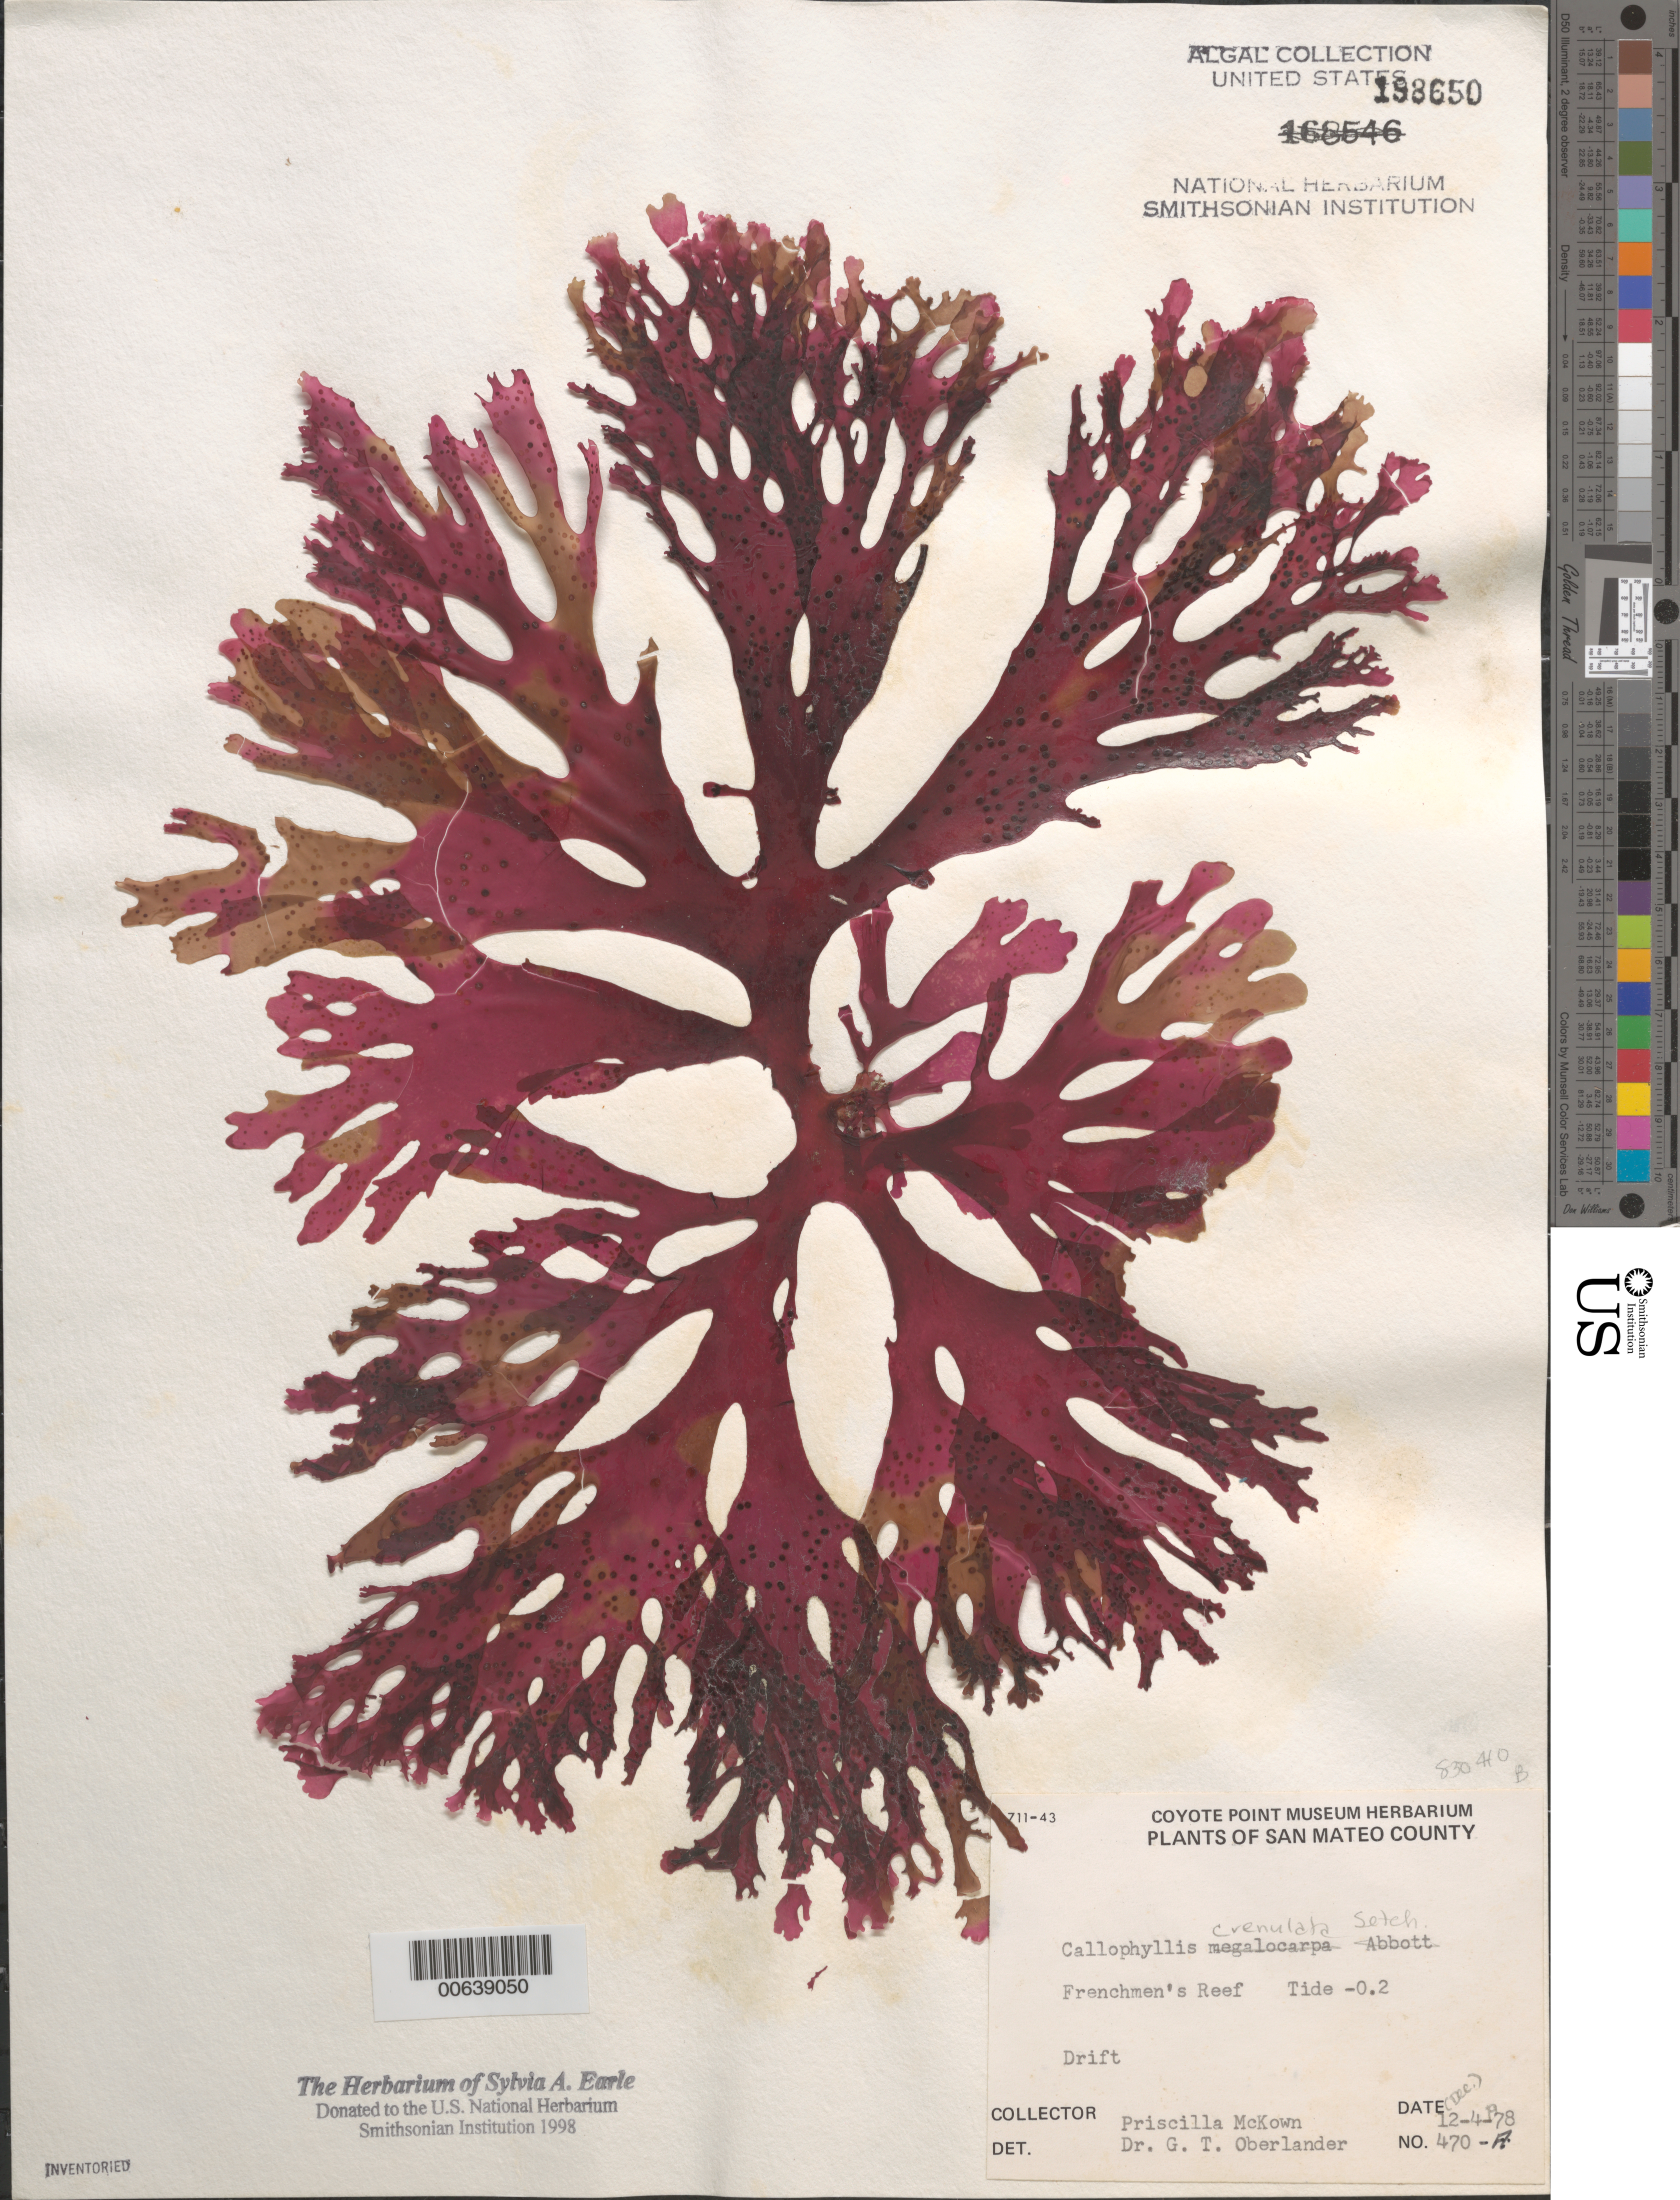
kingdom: Plantae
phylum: Rhodophyta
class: Florideophyceae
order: Gigartinales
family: Kallymeniaceae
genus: Callophyllis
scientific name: Callophyllis crenulata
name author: Setch.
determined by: Oberlander, G. T.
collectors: P. McKown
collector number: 470a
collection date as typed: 04 Dec 1978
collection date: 1978-12-04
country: United States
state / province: California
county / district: San Mateo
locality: Frenchman's Reef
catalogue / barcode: US 198650